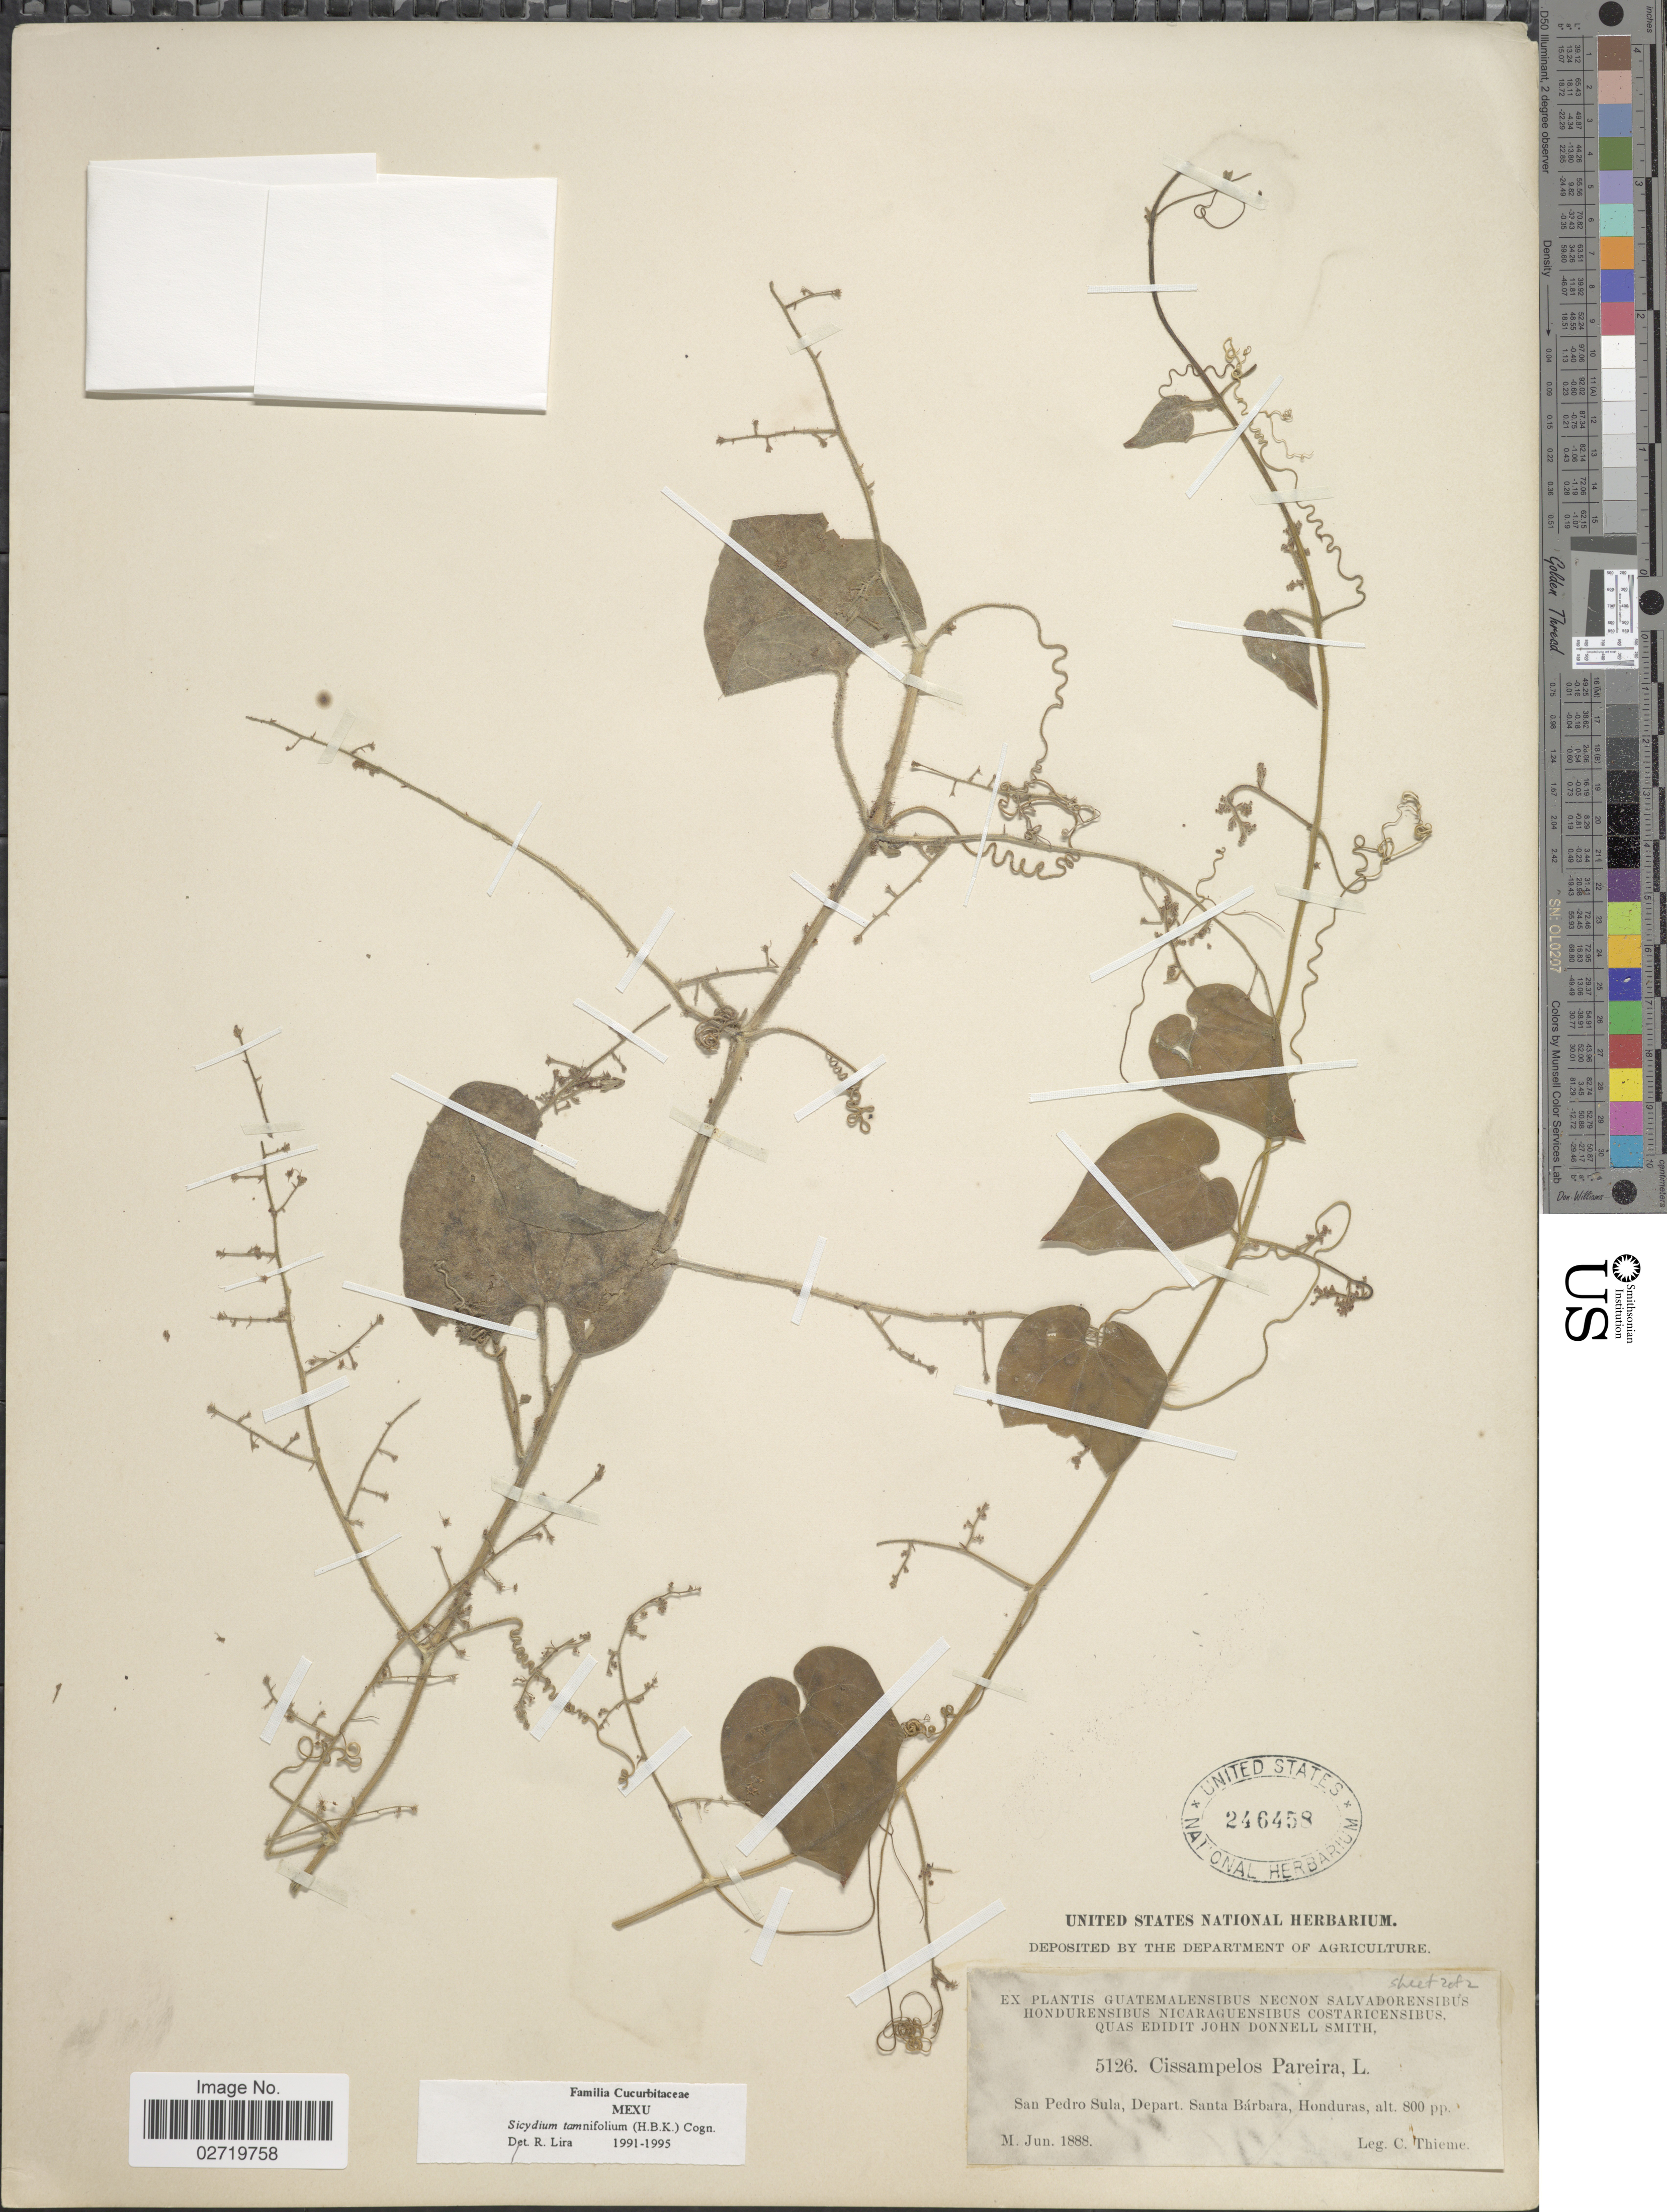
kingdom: Plantae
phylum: Tracheophyta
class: Magnoliopsida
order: Cucurbitales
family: Cucurbitaceae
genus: Sicydium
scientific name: Sicydium tamnifolium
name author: (Kunth) Cogn.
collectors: C. Thieme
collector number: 5126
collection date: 1888-06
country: Honduras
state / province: Santa Bárbara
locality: San Pedro Sula, Depart. Santa Bárbara.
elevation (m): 244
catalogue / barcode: US 246458